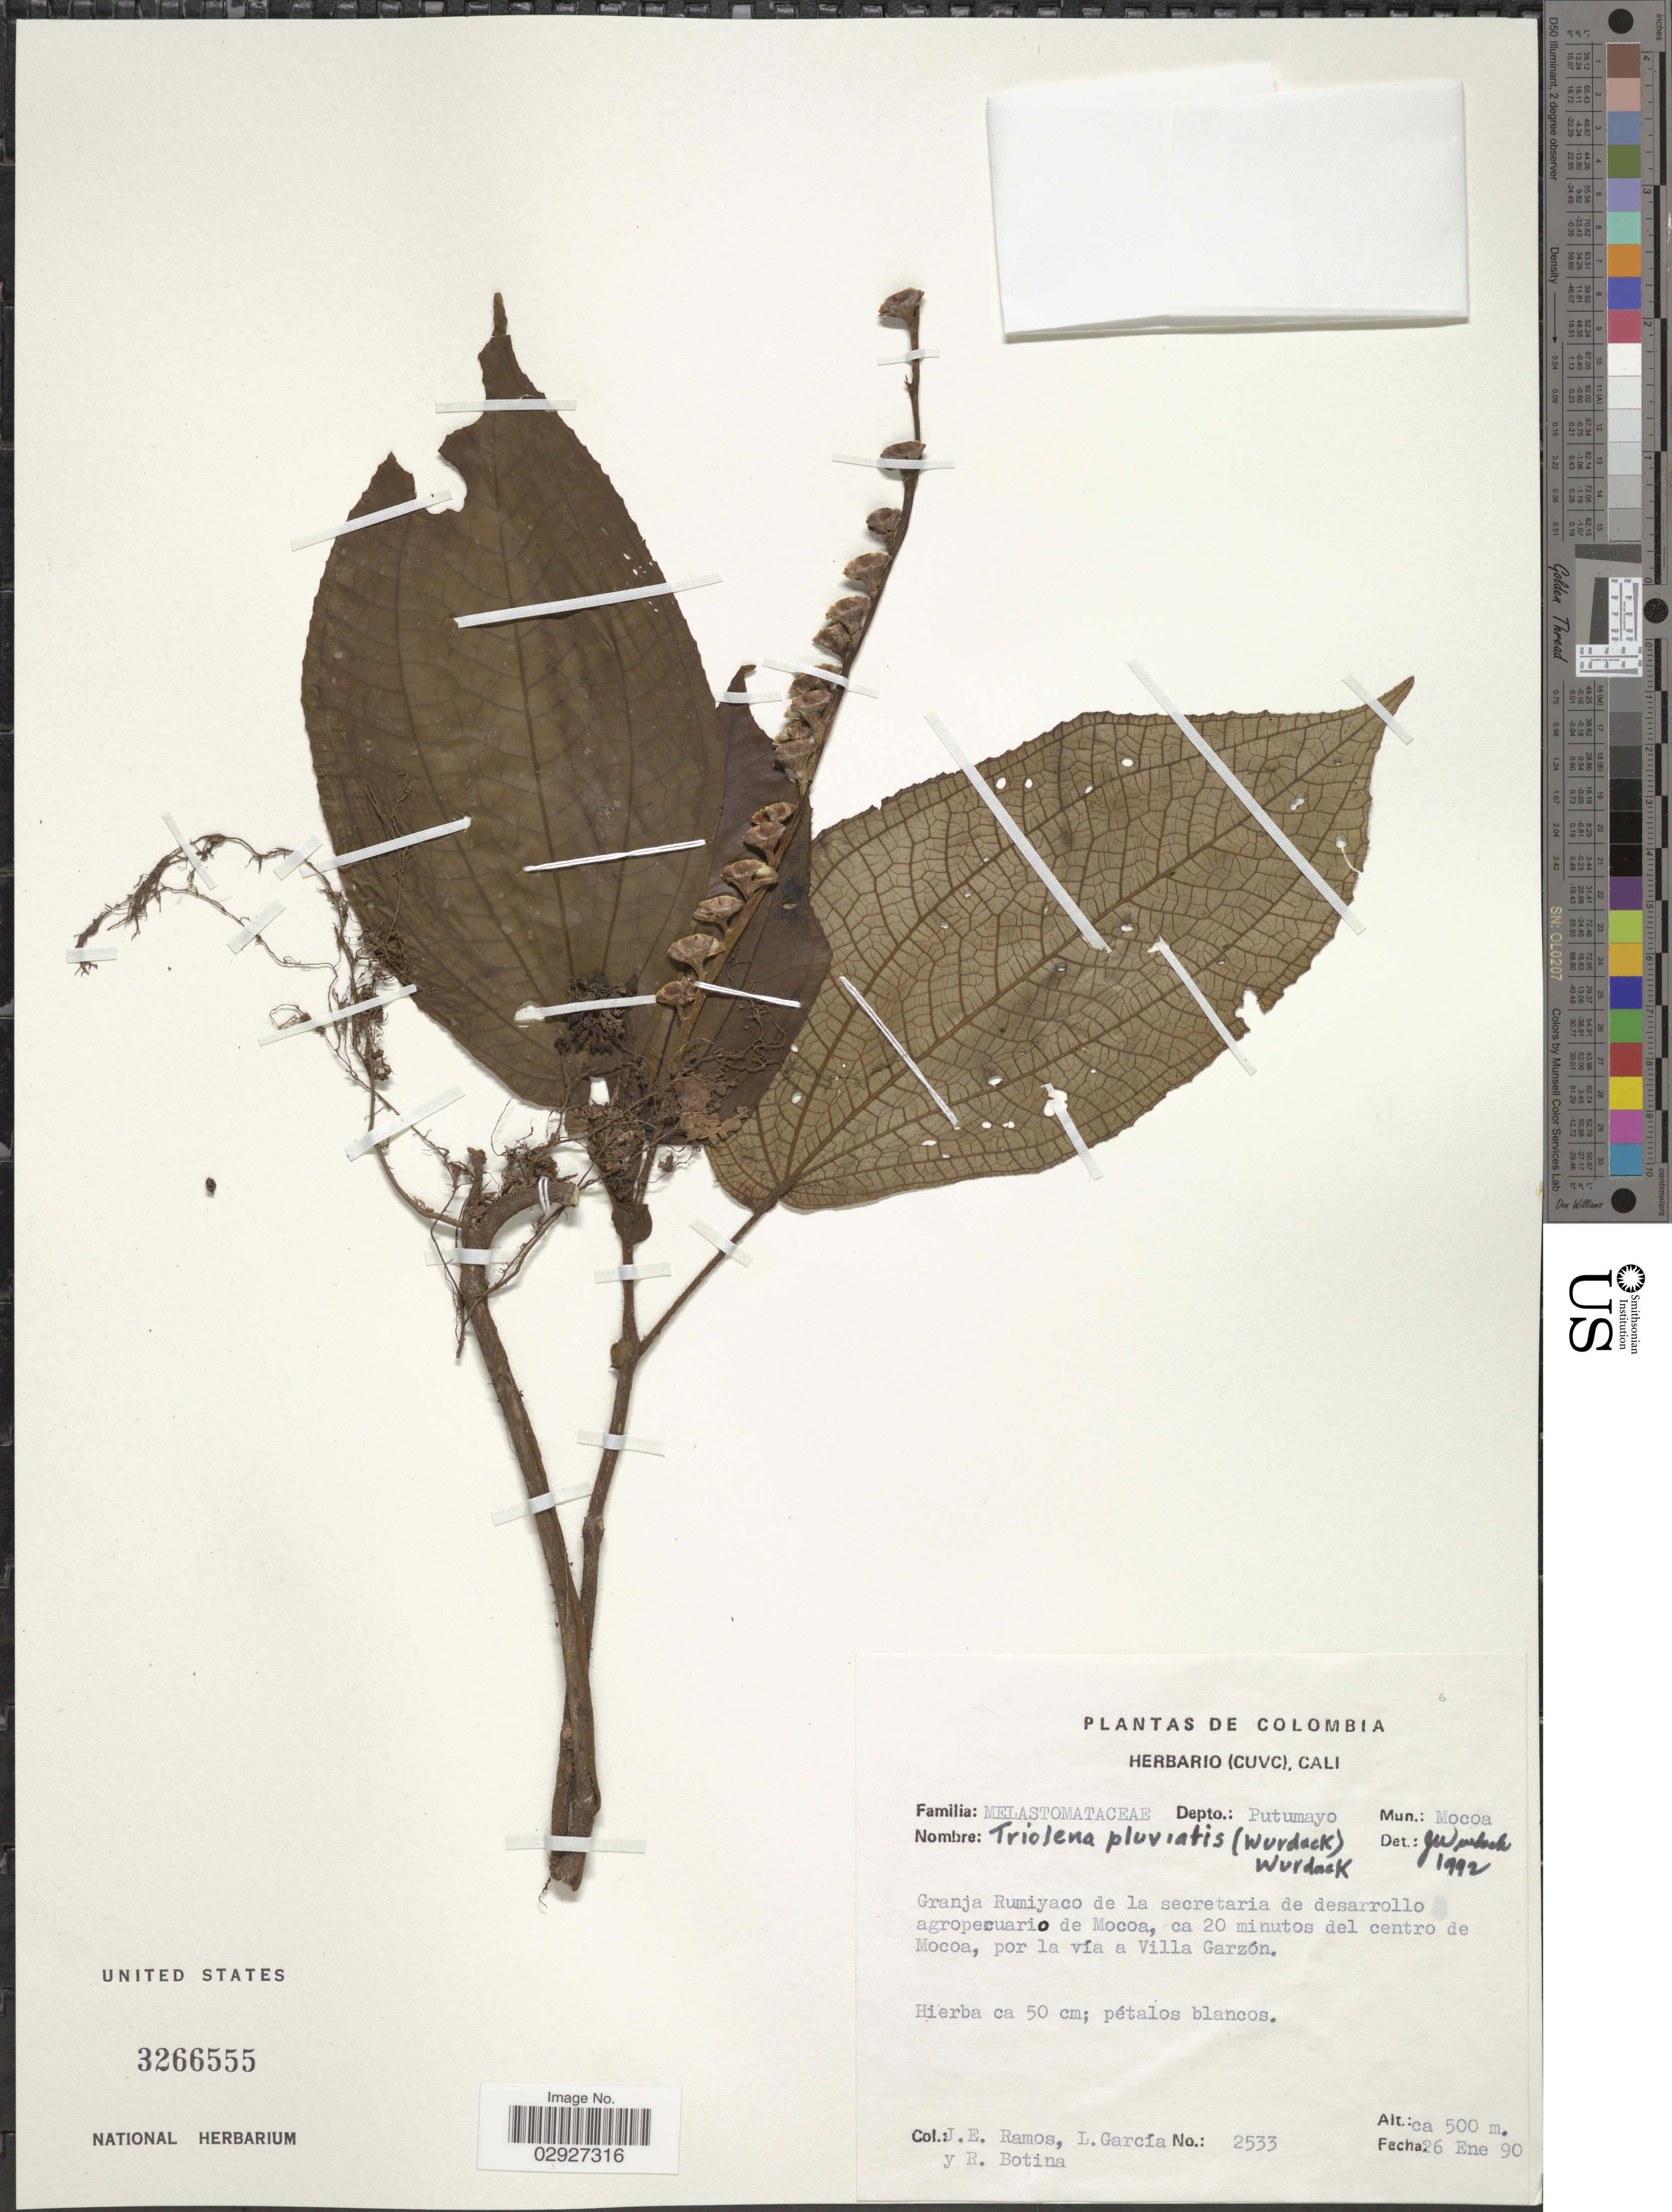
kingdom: Plantae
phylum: Tracheophyta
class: Magnoliopsida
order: Myrtales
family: Melastomataceae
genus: Triolena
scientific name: Triolena pluvialis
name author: (Wurdack) Wurdack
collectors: J. E. Ramos, L. Garcia & R. Botina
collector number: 2533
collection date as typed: Transcribed d/m/y: 26/1/90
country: Colombia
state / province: Putumayo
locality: Depto. Putumayo, Mun: Mocoa, Grnja Rumiyaco de la secretaria de desarrollo agropecuario de Mocoa, ca 20 minutos del centro de Mocoa, por la via a Villa Garzón.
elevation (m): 500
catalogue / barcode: US 3266555